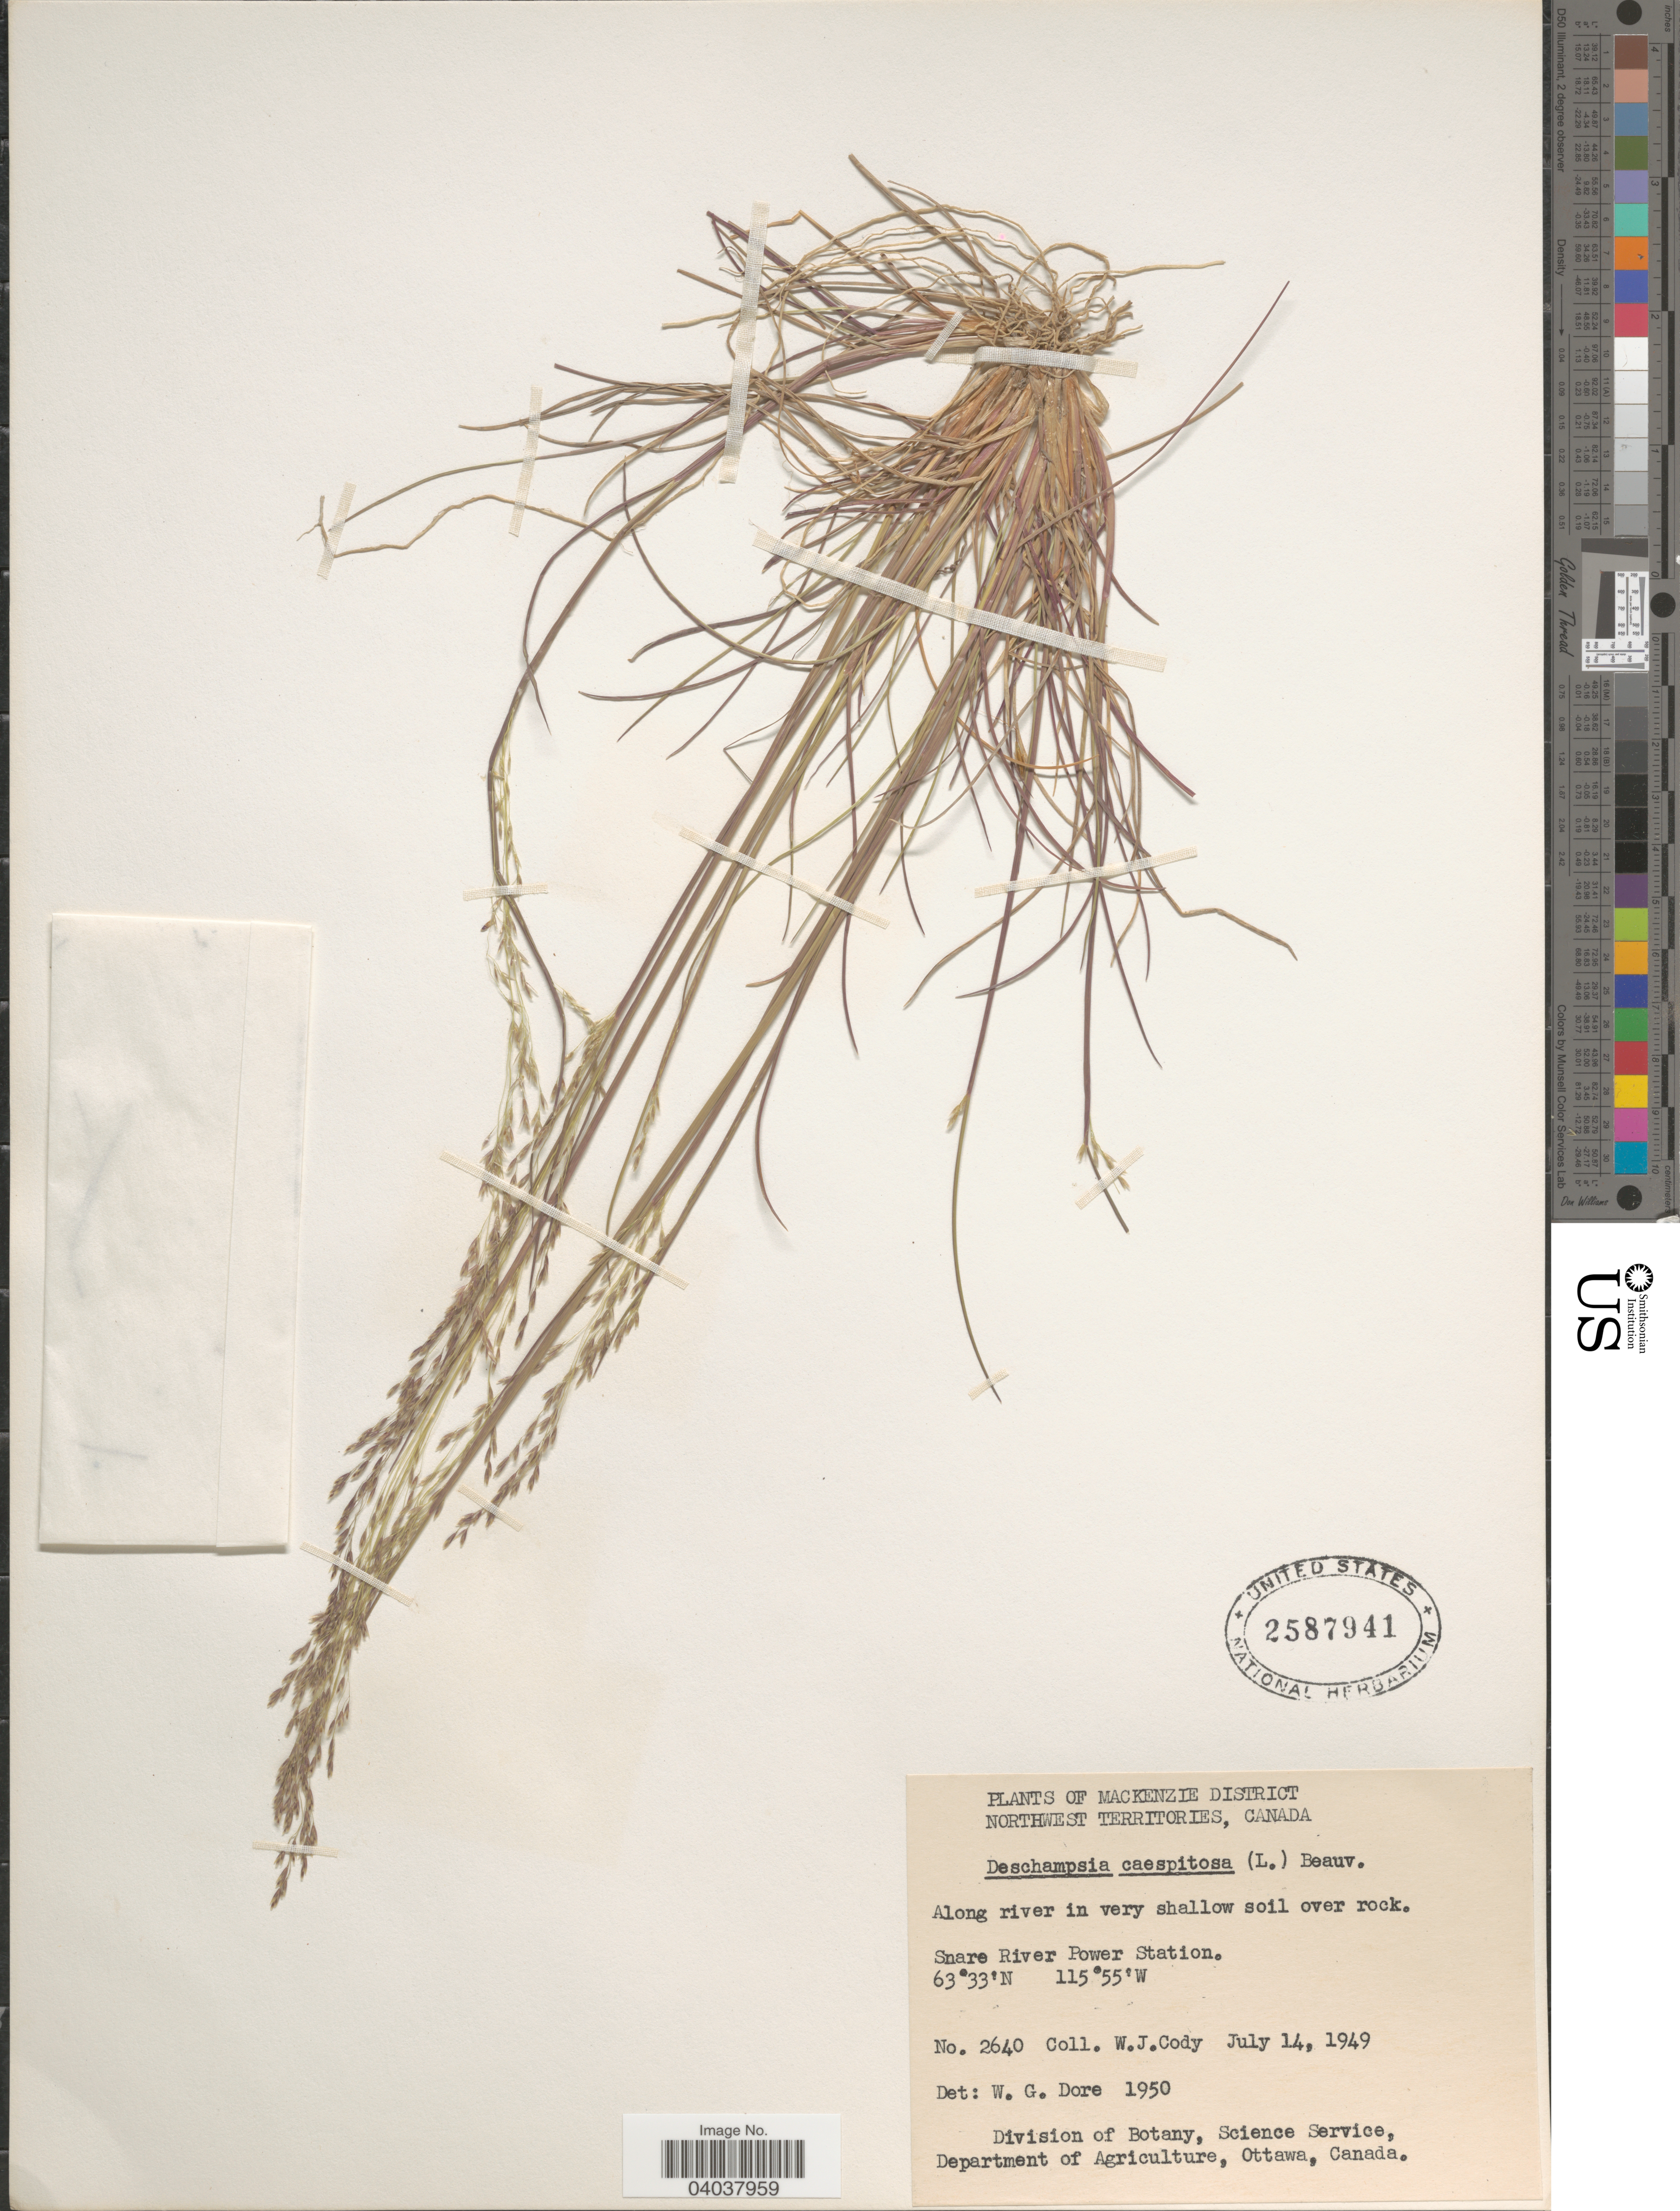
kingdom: Plantae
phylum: Tracheophyta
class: Liliopsida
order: Poales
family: Poaceae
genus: Deschampsia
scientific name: Deschampsia cespitosa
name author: (L.) P. Beauv.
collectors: W. Cody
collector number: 2640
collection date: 1949-07-14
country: Canada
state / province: Northwest Territories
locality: Mackenzie District. Snare River Power Station.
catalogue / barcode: US 2587941